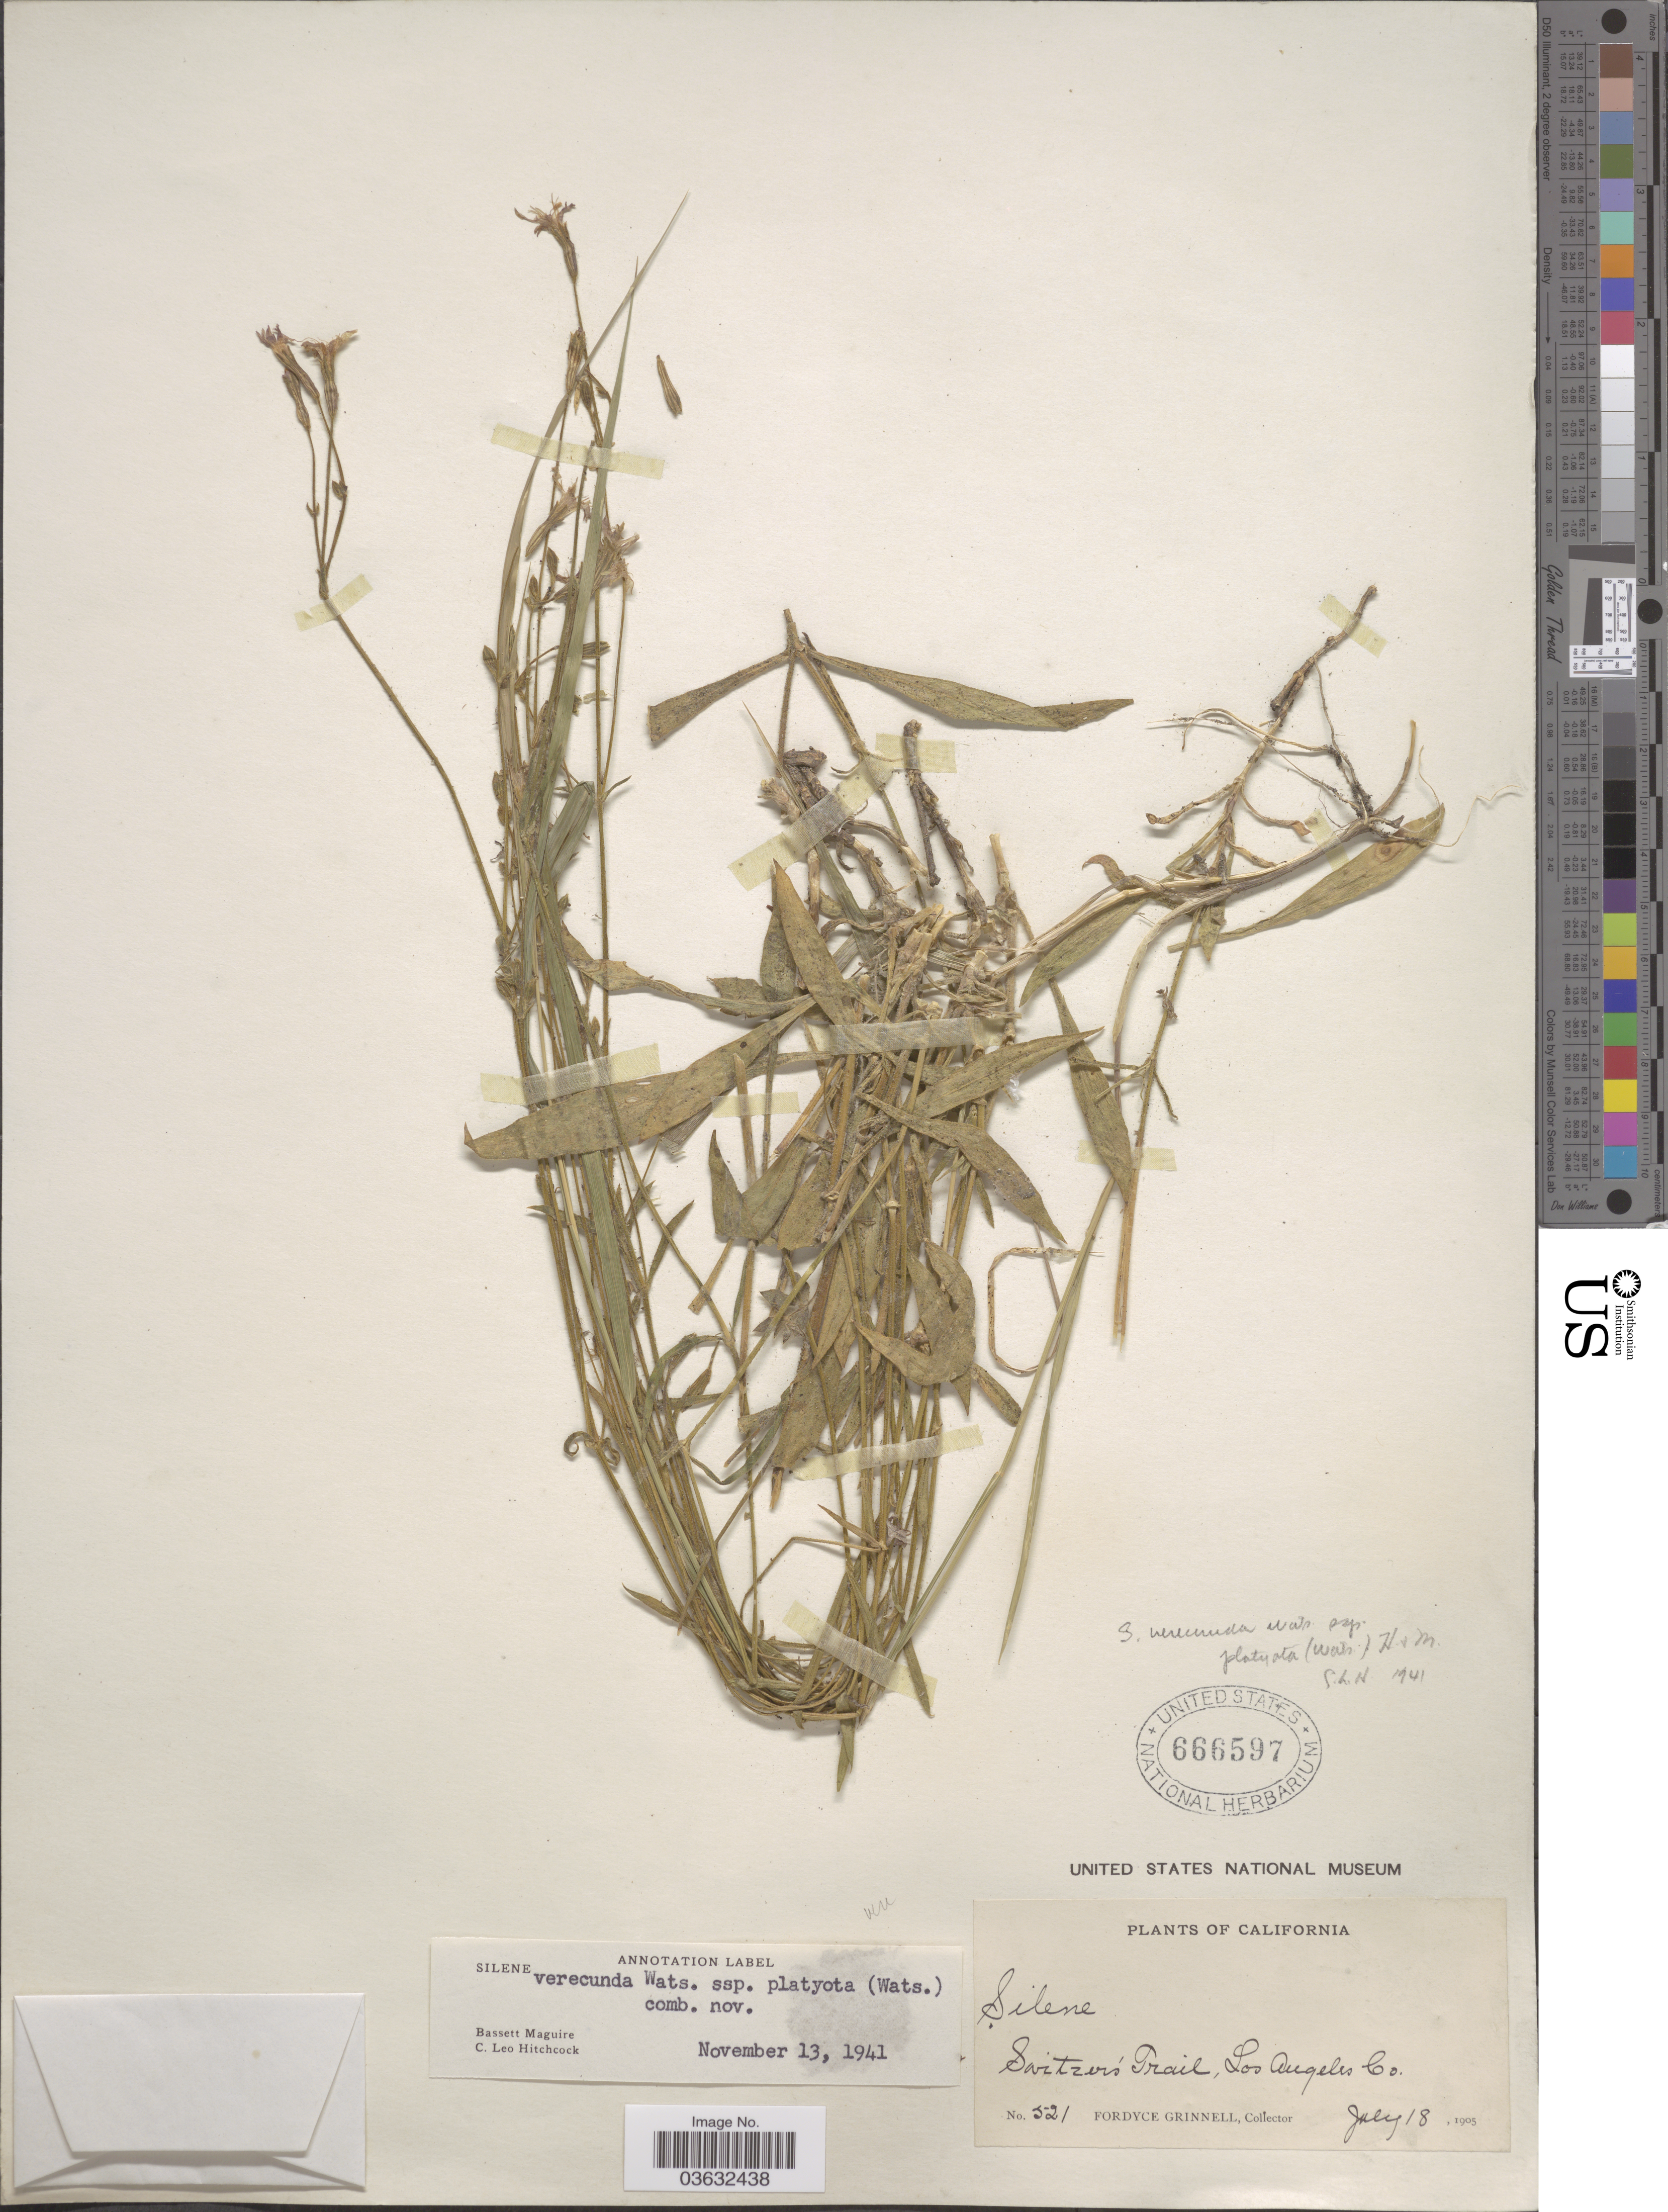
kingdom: Plantae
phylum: Tracheophyta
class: Magnoliopsida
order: Caryophyllales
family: Caryophyllaceae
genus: Silene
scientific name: Silene verecunda subsp. platyota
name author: (S. Watson) C.L. Hitchc. & Maguire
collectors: F. Grinnell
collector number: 521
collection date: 1905-07-18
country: United States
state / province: California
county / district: Los Angeles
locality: Switzer's Trail, Los Angeles Co.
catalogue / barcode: US 666597